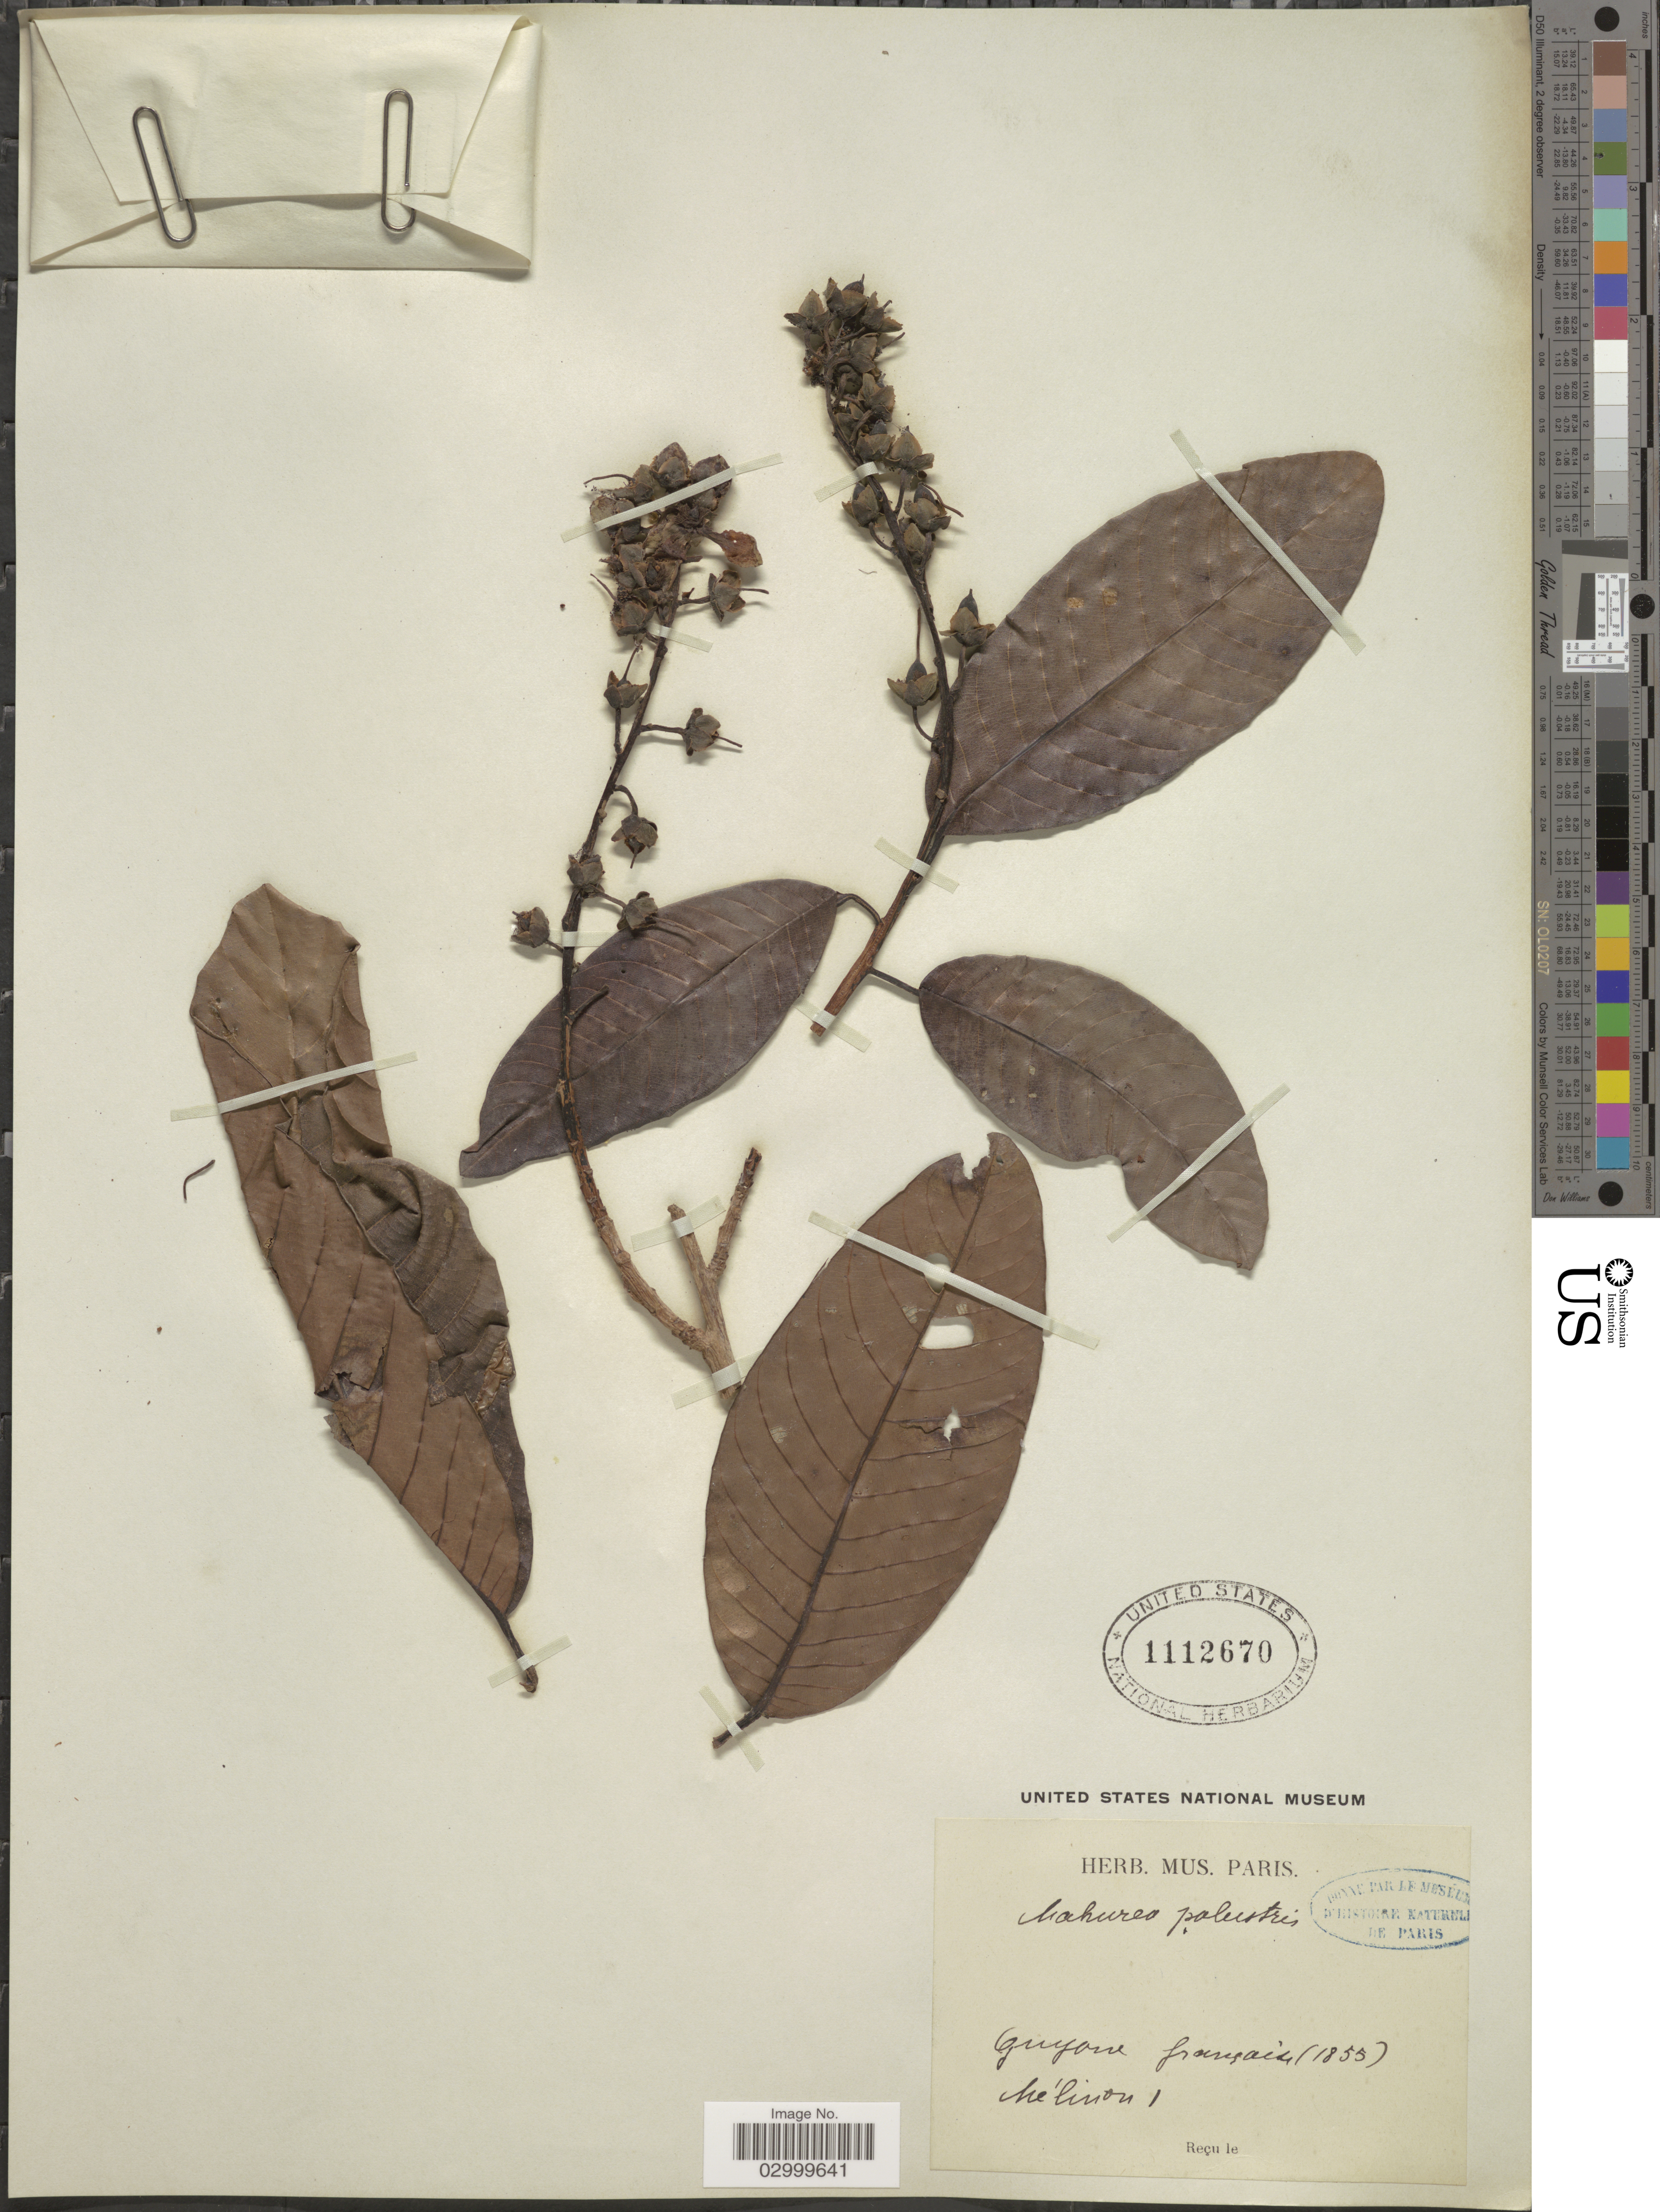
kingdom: Plantae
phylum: Tracheophyta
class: Magnoliopsida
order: Malpighiales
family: Calophyllaceae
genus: Mahurea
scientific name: Mahurea palustris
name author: Aubl.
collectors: -. Mélinon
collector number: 1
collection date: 1855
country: French Guiana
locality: Guyane francaise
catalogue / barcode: US 1112670